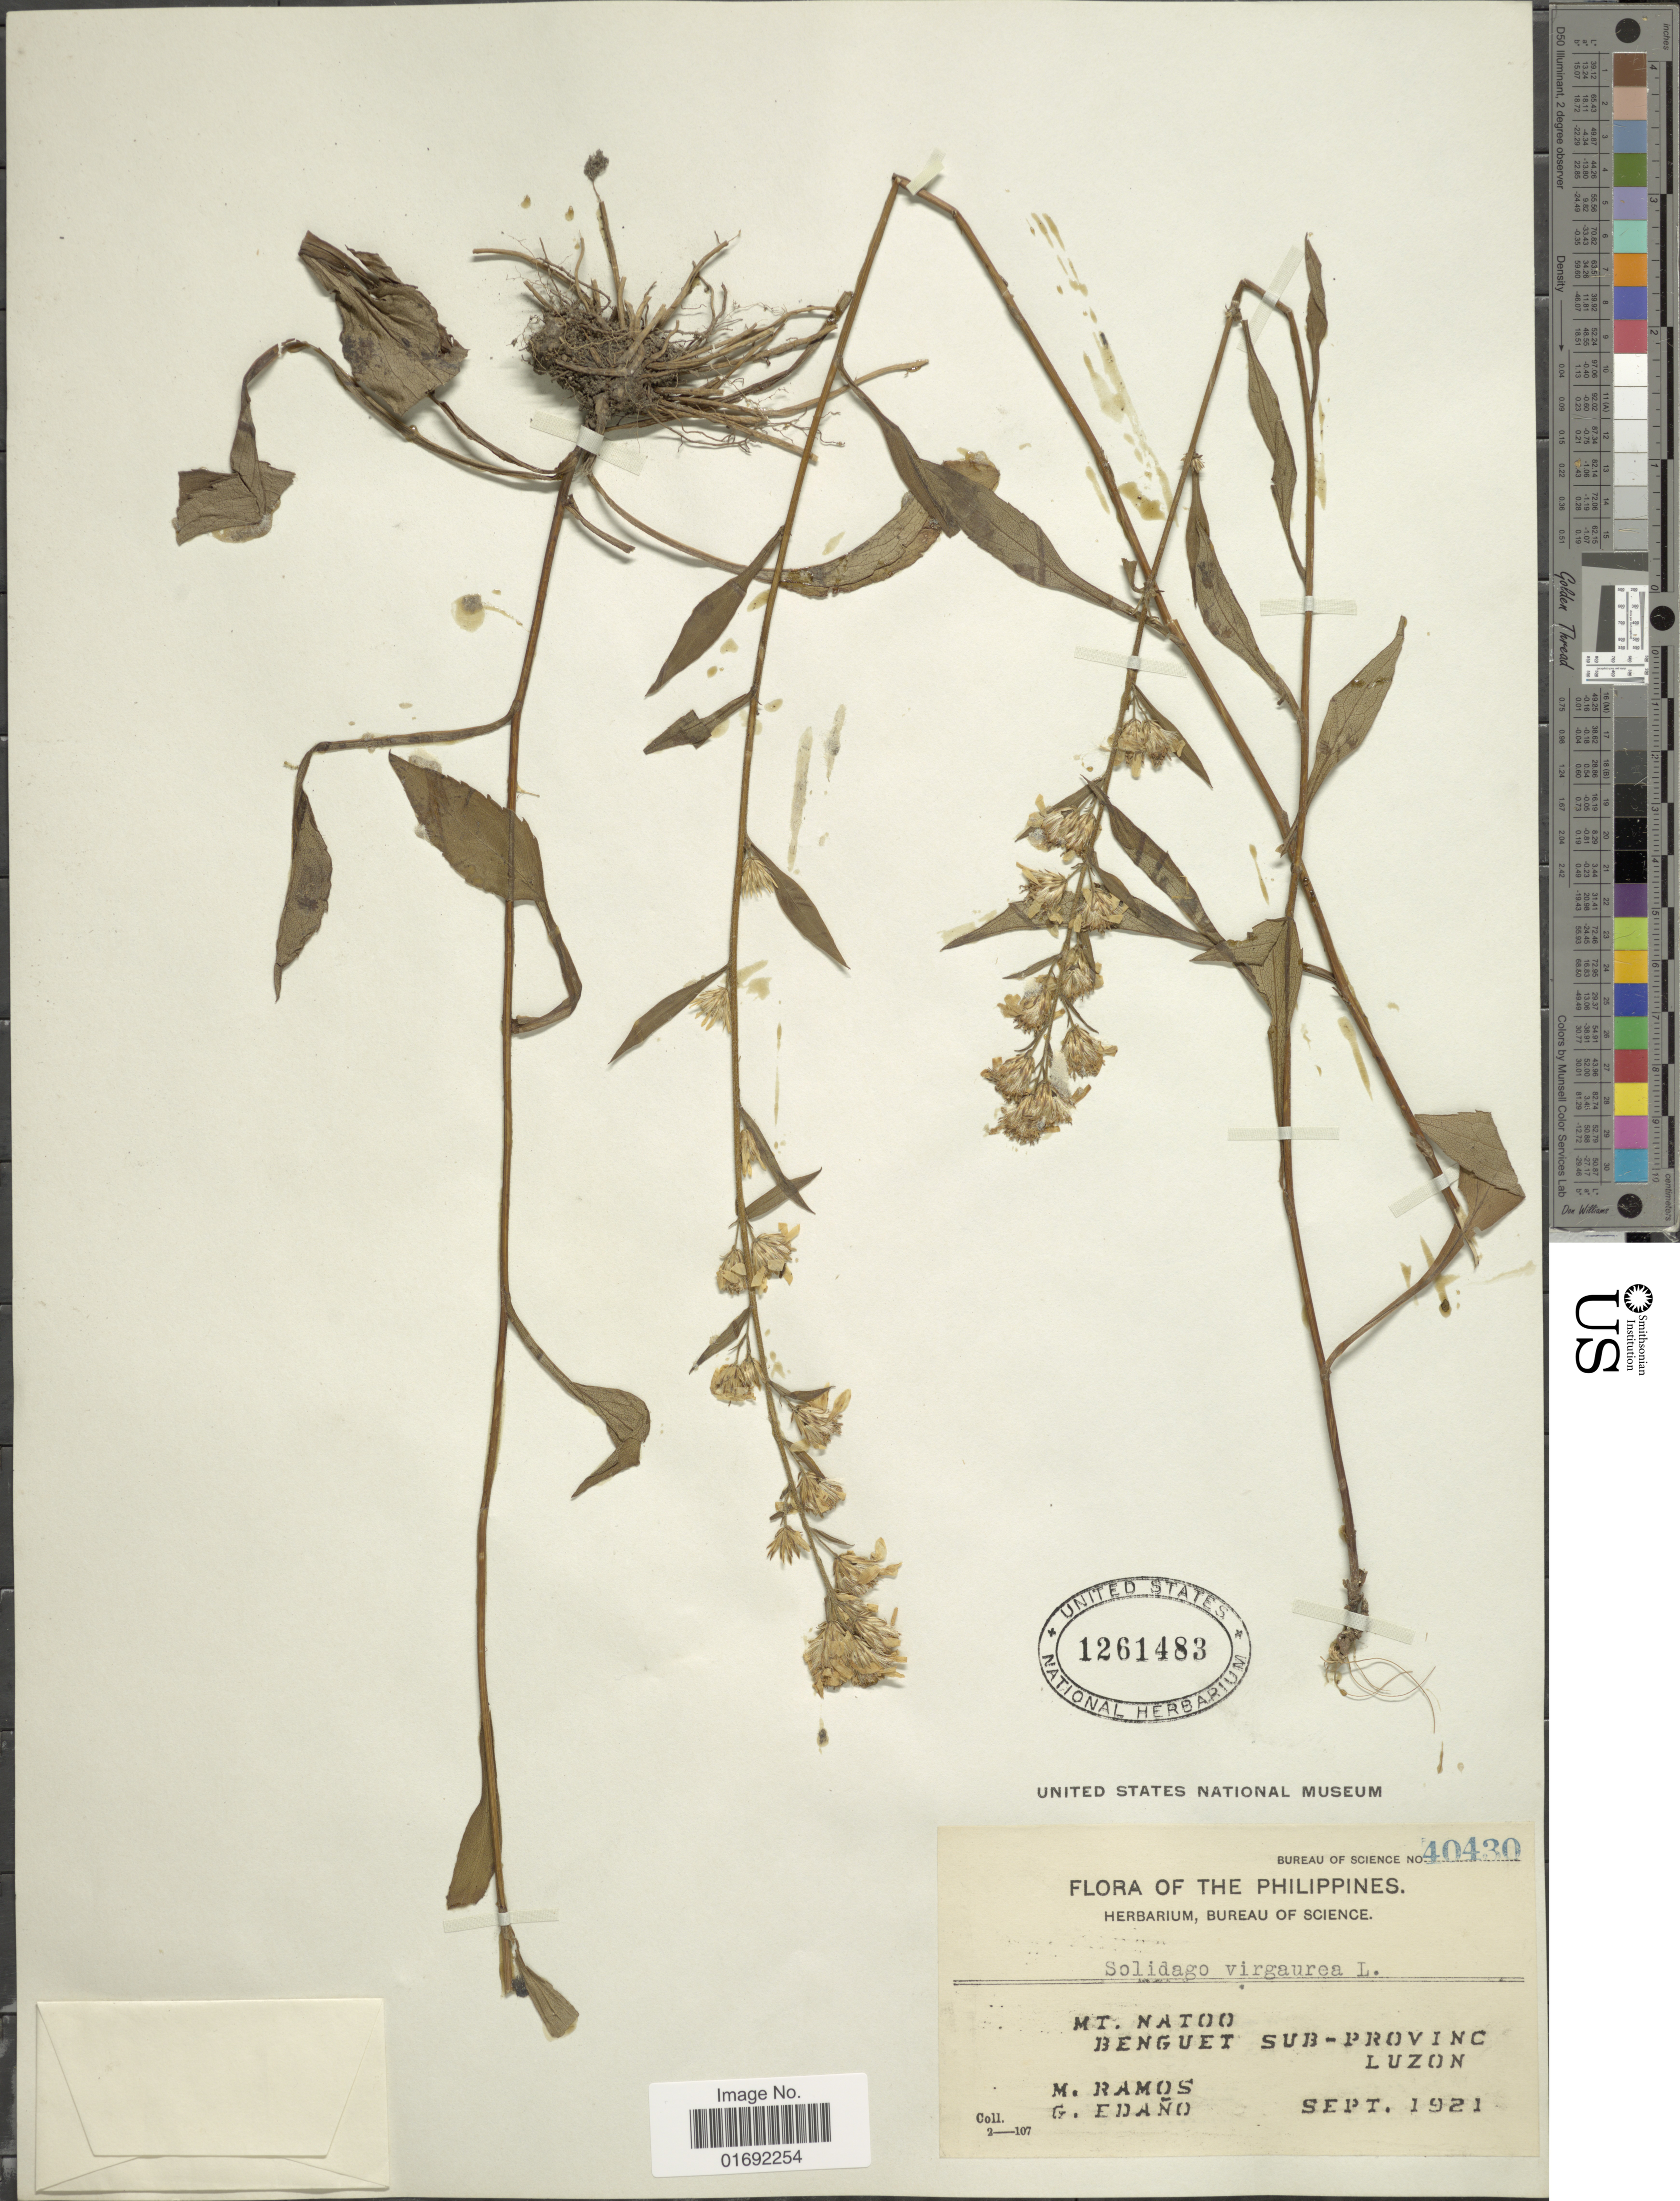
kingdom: Plantae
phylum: Tracheophyta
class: Magnoliopsida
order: Asterales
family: Asteraceae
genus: Solidago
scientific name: Solidago virgaurea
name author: L.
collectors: M. Ramos & G. Edaño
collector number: Bureau of Science 40430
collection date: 1921-09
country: Philippines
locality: Mt. Natoo, Benguet Sub-Province, Luzon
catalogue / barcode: US 1261483